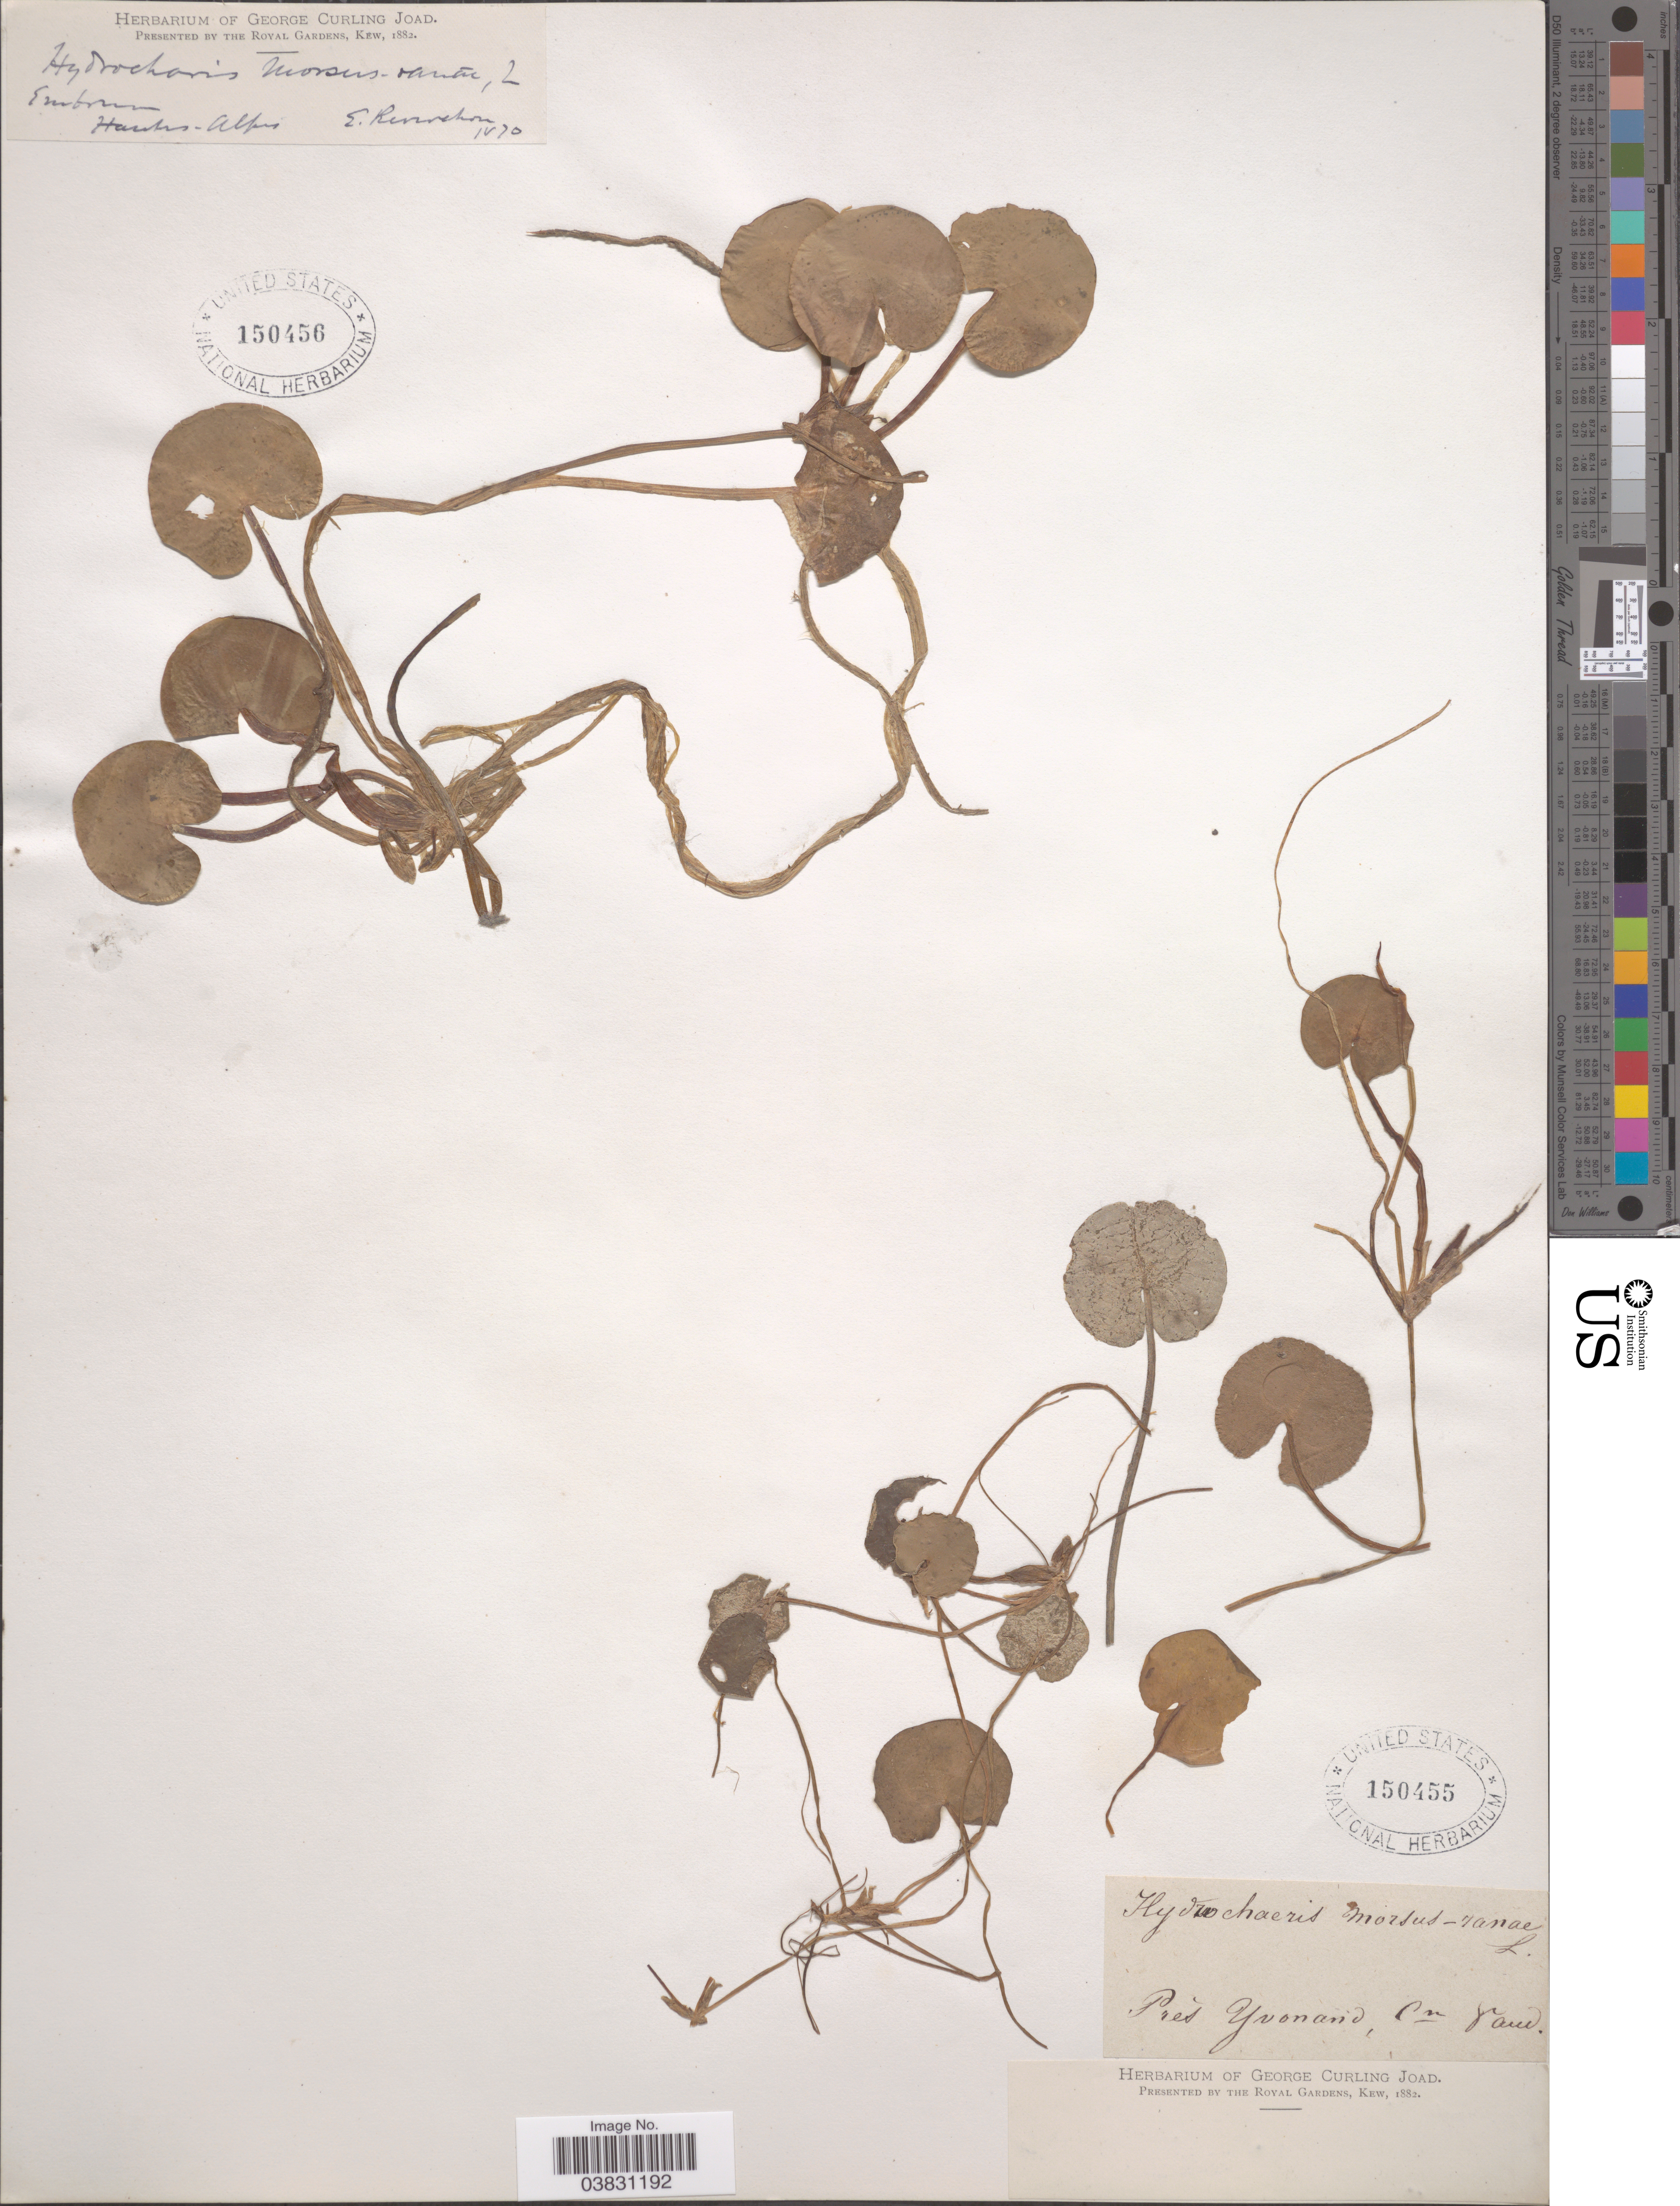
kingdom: Plantae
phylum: Tracheophyta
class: Liliopsida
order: Alismatales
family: Hydrocharitaceae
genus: Hydrocharis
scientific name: Hydrocharis morsus-ranae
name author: L.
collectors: ex herb. George Curling Joad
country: Switzerland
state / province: Vaud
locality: Près Yvonand.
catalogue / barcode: US 150455